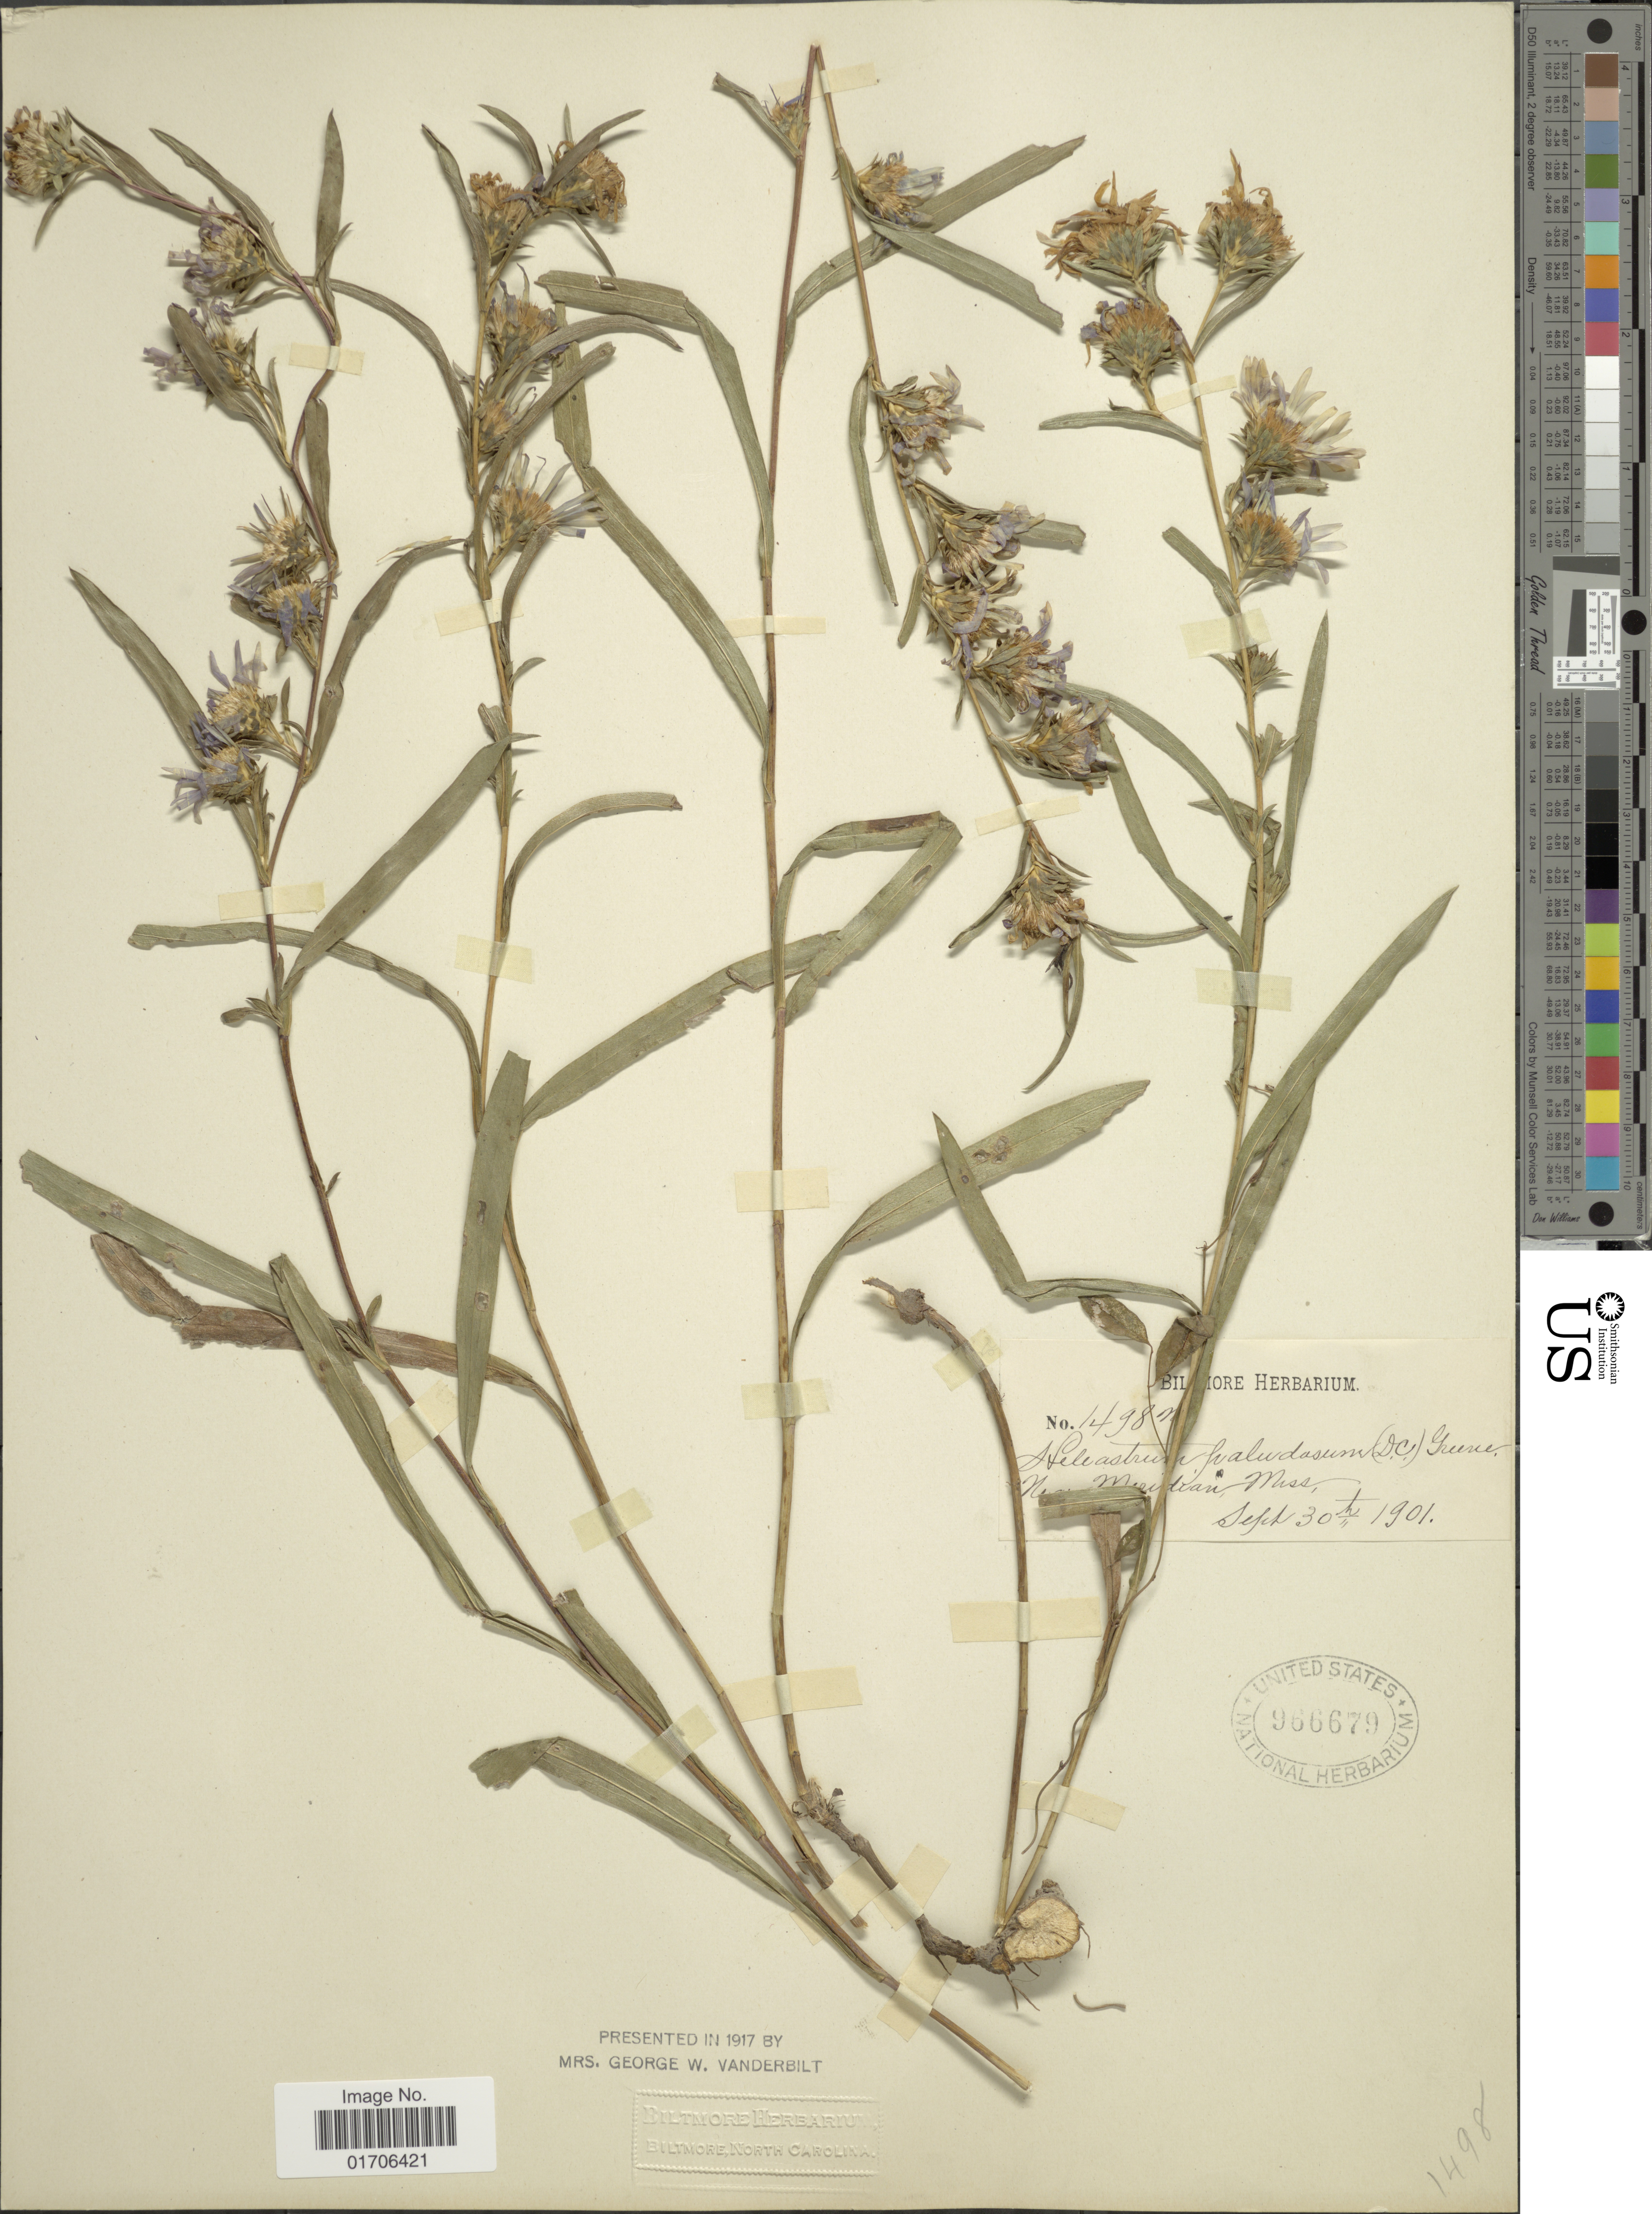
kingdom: Plantae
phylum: Tracheophyta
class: Magnoliopsida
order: Asterales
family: Asteraceae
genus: Eurybia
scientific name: Eurybia hemispherica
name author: G.L. Nesom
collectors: ex herb. Biltmore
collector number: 1498n*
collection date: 1901-09-30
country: United States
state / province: Mississippi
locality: Near Meridian.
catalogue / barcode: US 966679